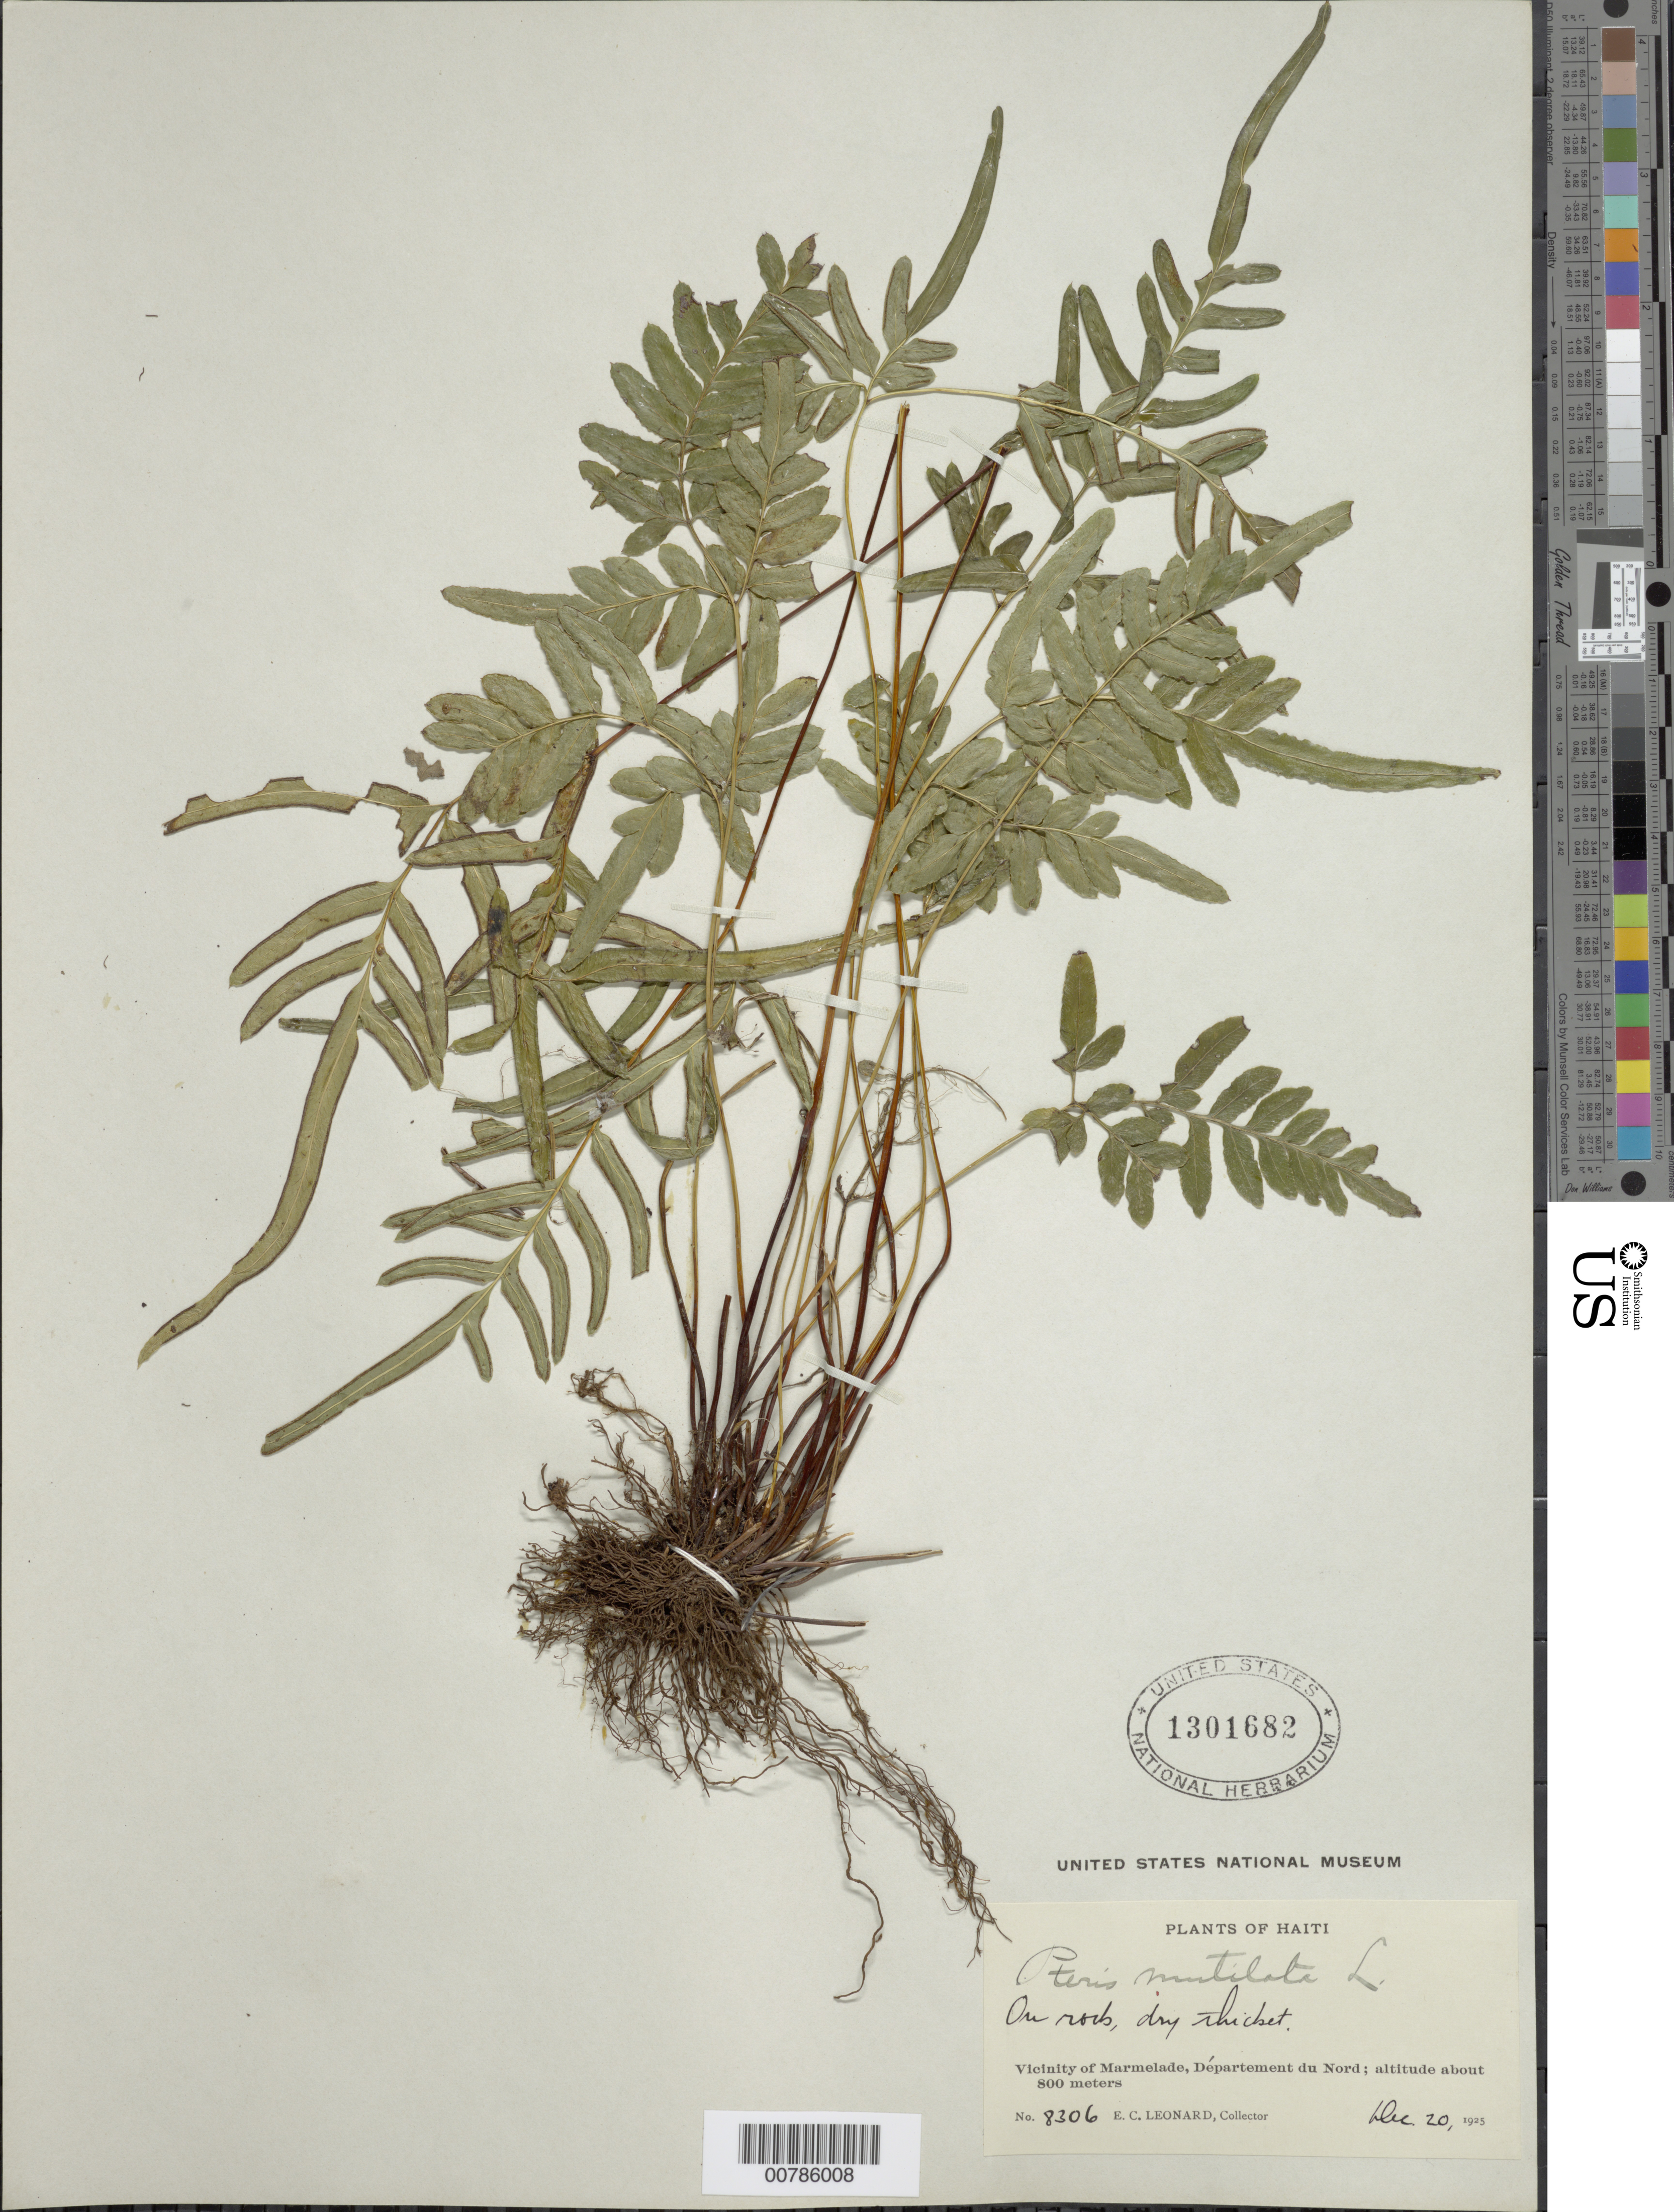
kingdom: Plantae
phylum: Tracheophyta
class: Polypodiopsida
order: Polypodiales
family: Pteridaceae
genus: Pteris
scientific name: Pteris mutilata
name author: L.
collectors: E. C. Leonard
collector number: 8306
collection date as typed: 20 Dec 1925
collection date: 1925-12-20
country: Haiti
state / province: Nord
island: Hispaniola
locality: Marmelade, vicinity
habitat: On rock, dry thicket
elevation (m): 800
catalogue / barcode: US 1301682